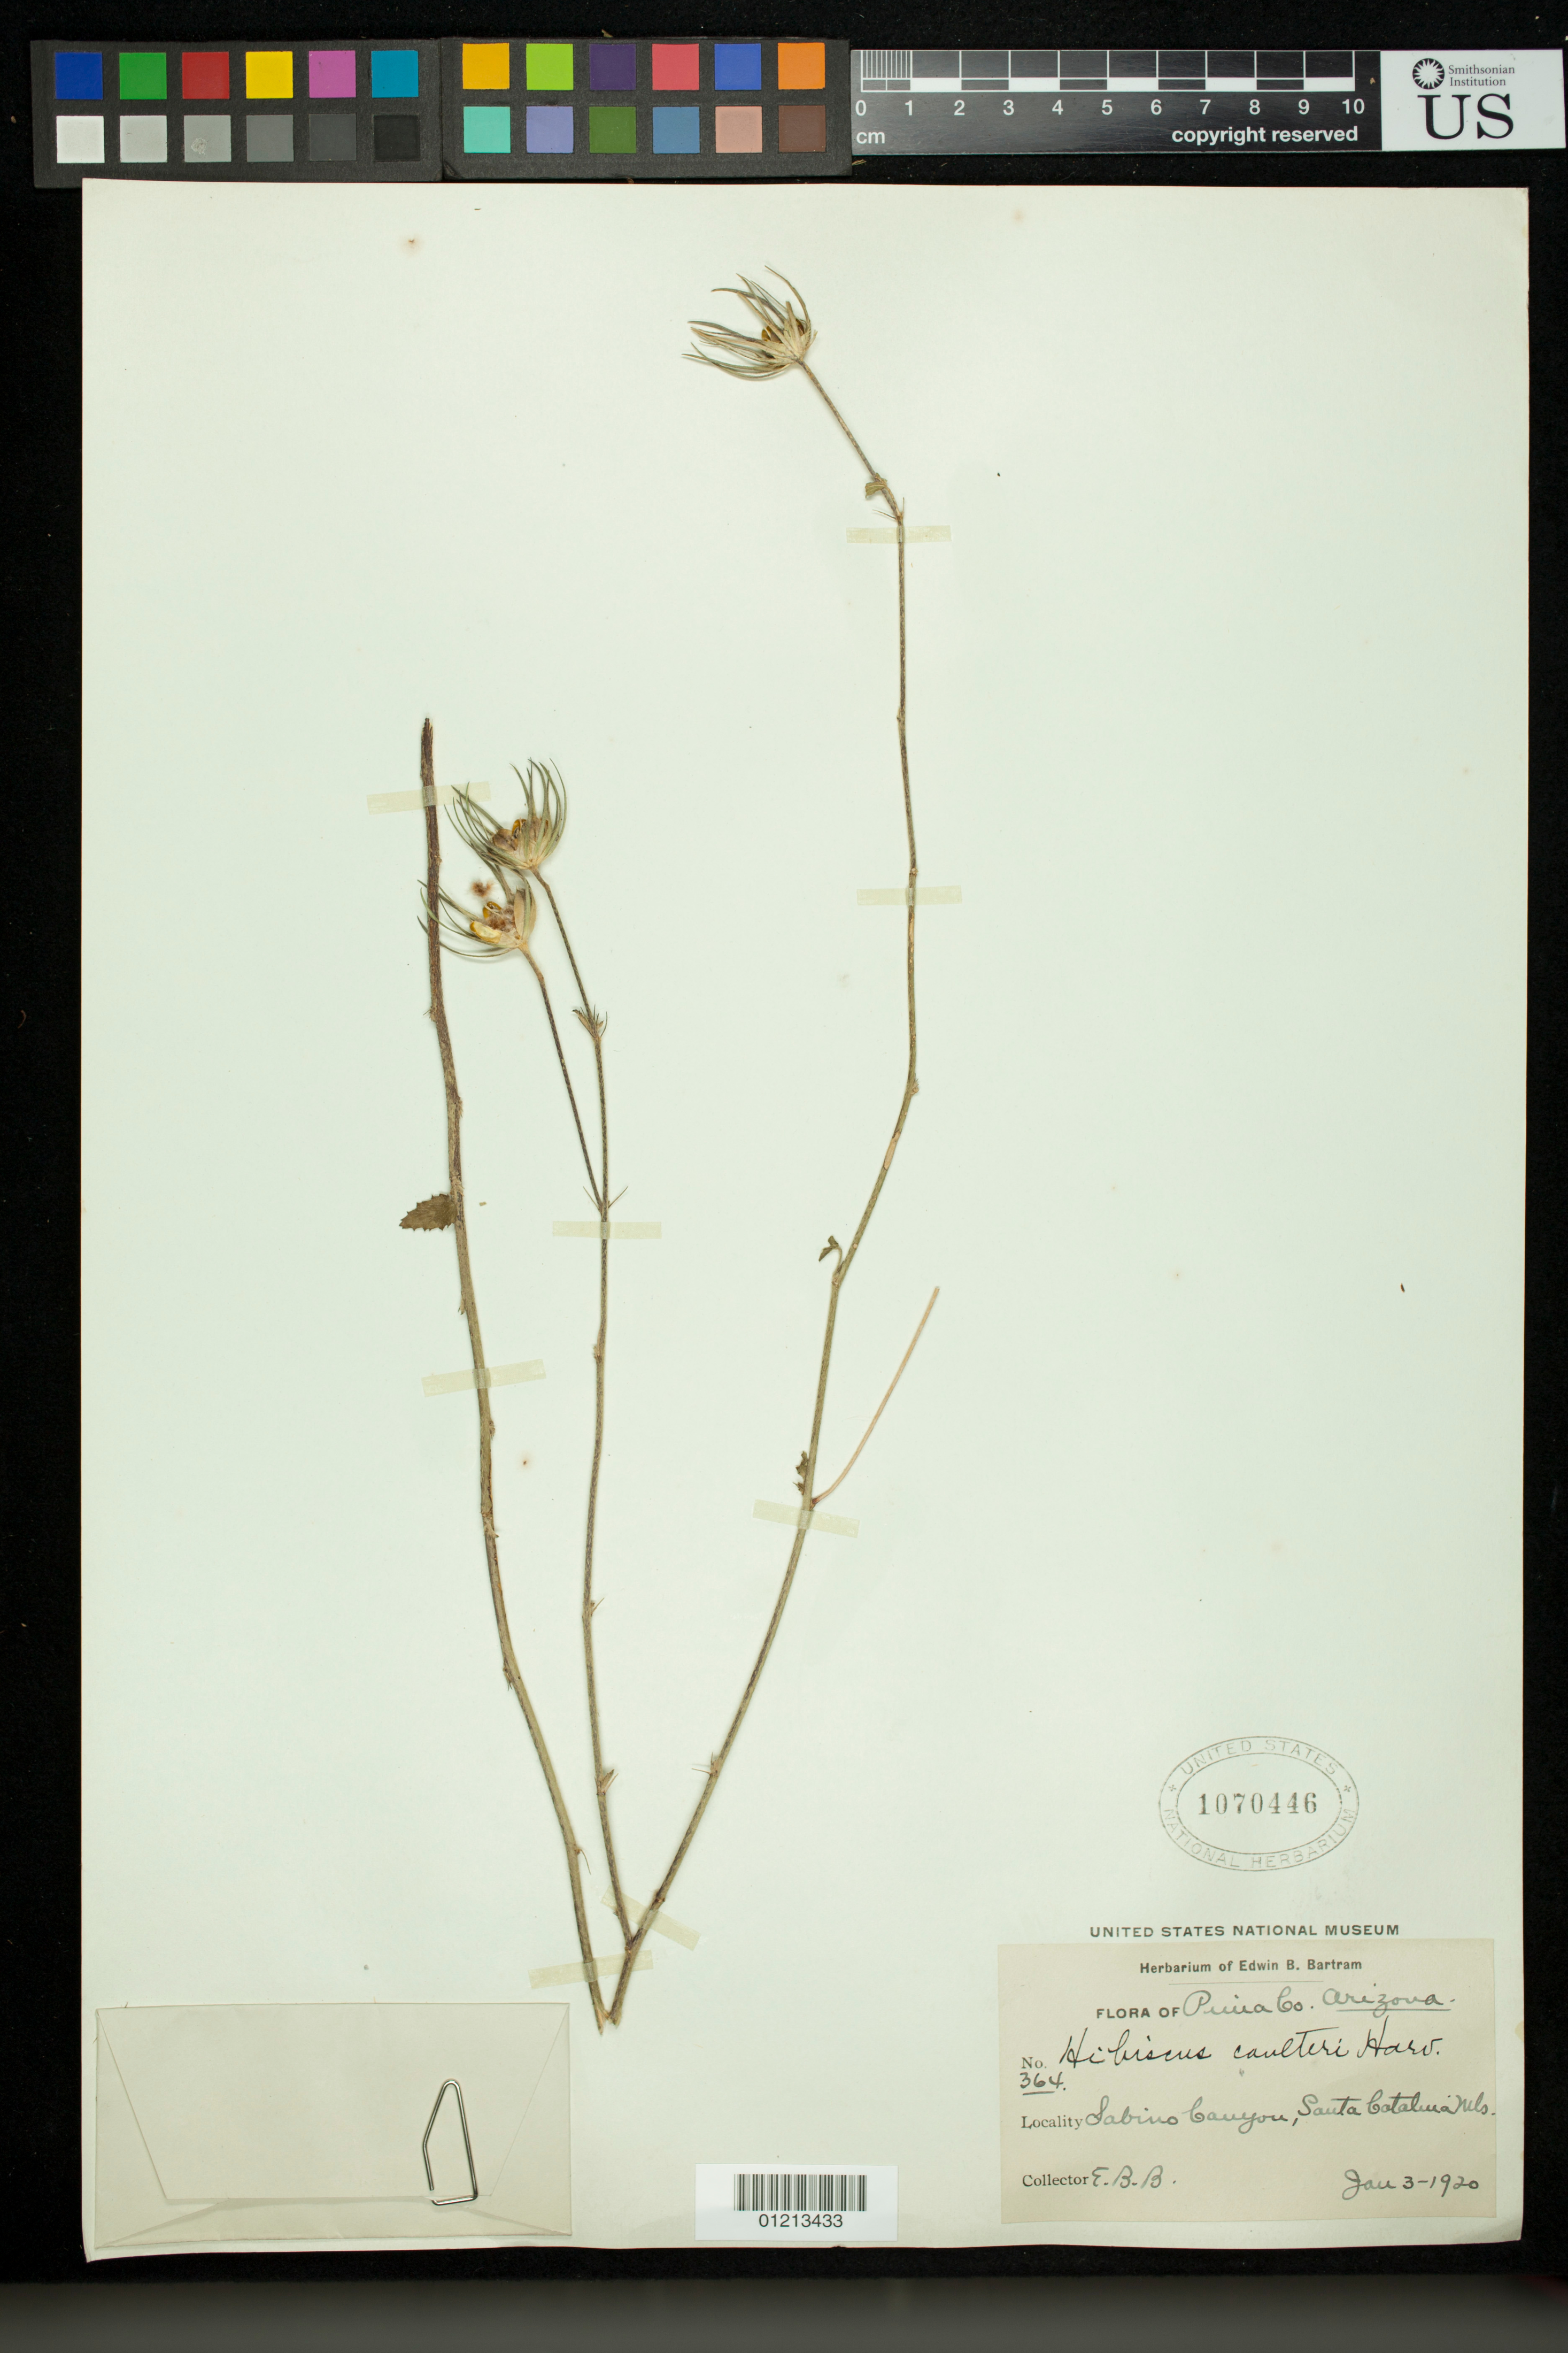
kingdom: Plantae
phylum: Tracheophyta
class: Magnoliopsida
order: Malvales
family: Malvaceae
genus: Hibiscus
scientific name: Hibiscus coulteri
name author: Harv. ex A. Gray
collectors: E. B. Bartram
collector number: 364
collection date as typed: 01 Mar 1920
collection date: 1920-03-01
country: United States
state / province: Arizona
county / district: Pima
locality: Pima Co. Sabino Canyon, Santa Catalina Mts.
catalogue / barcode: US 1070446